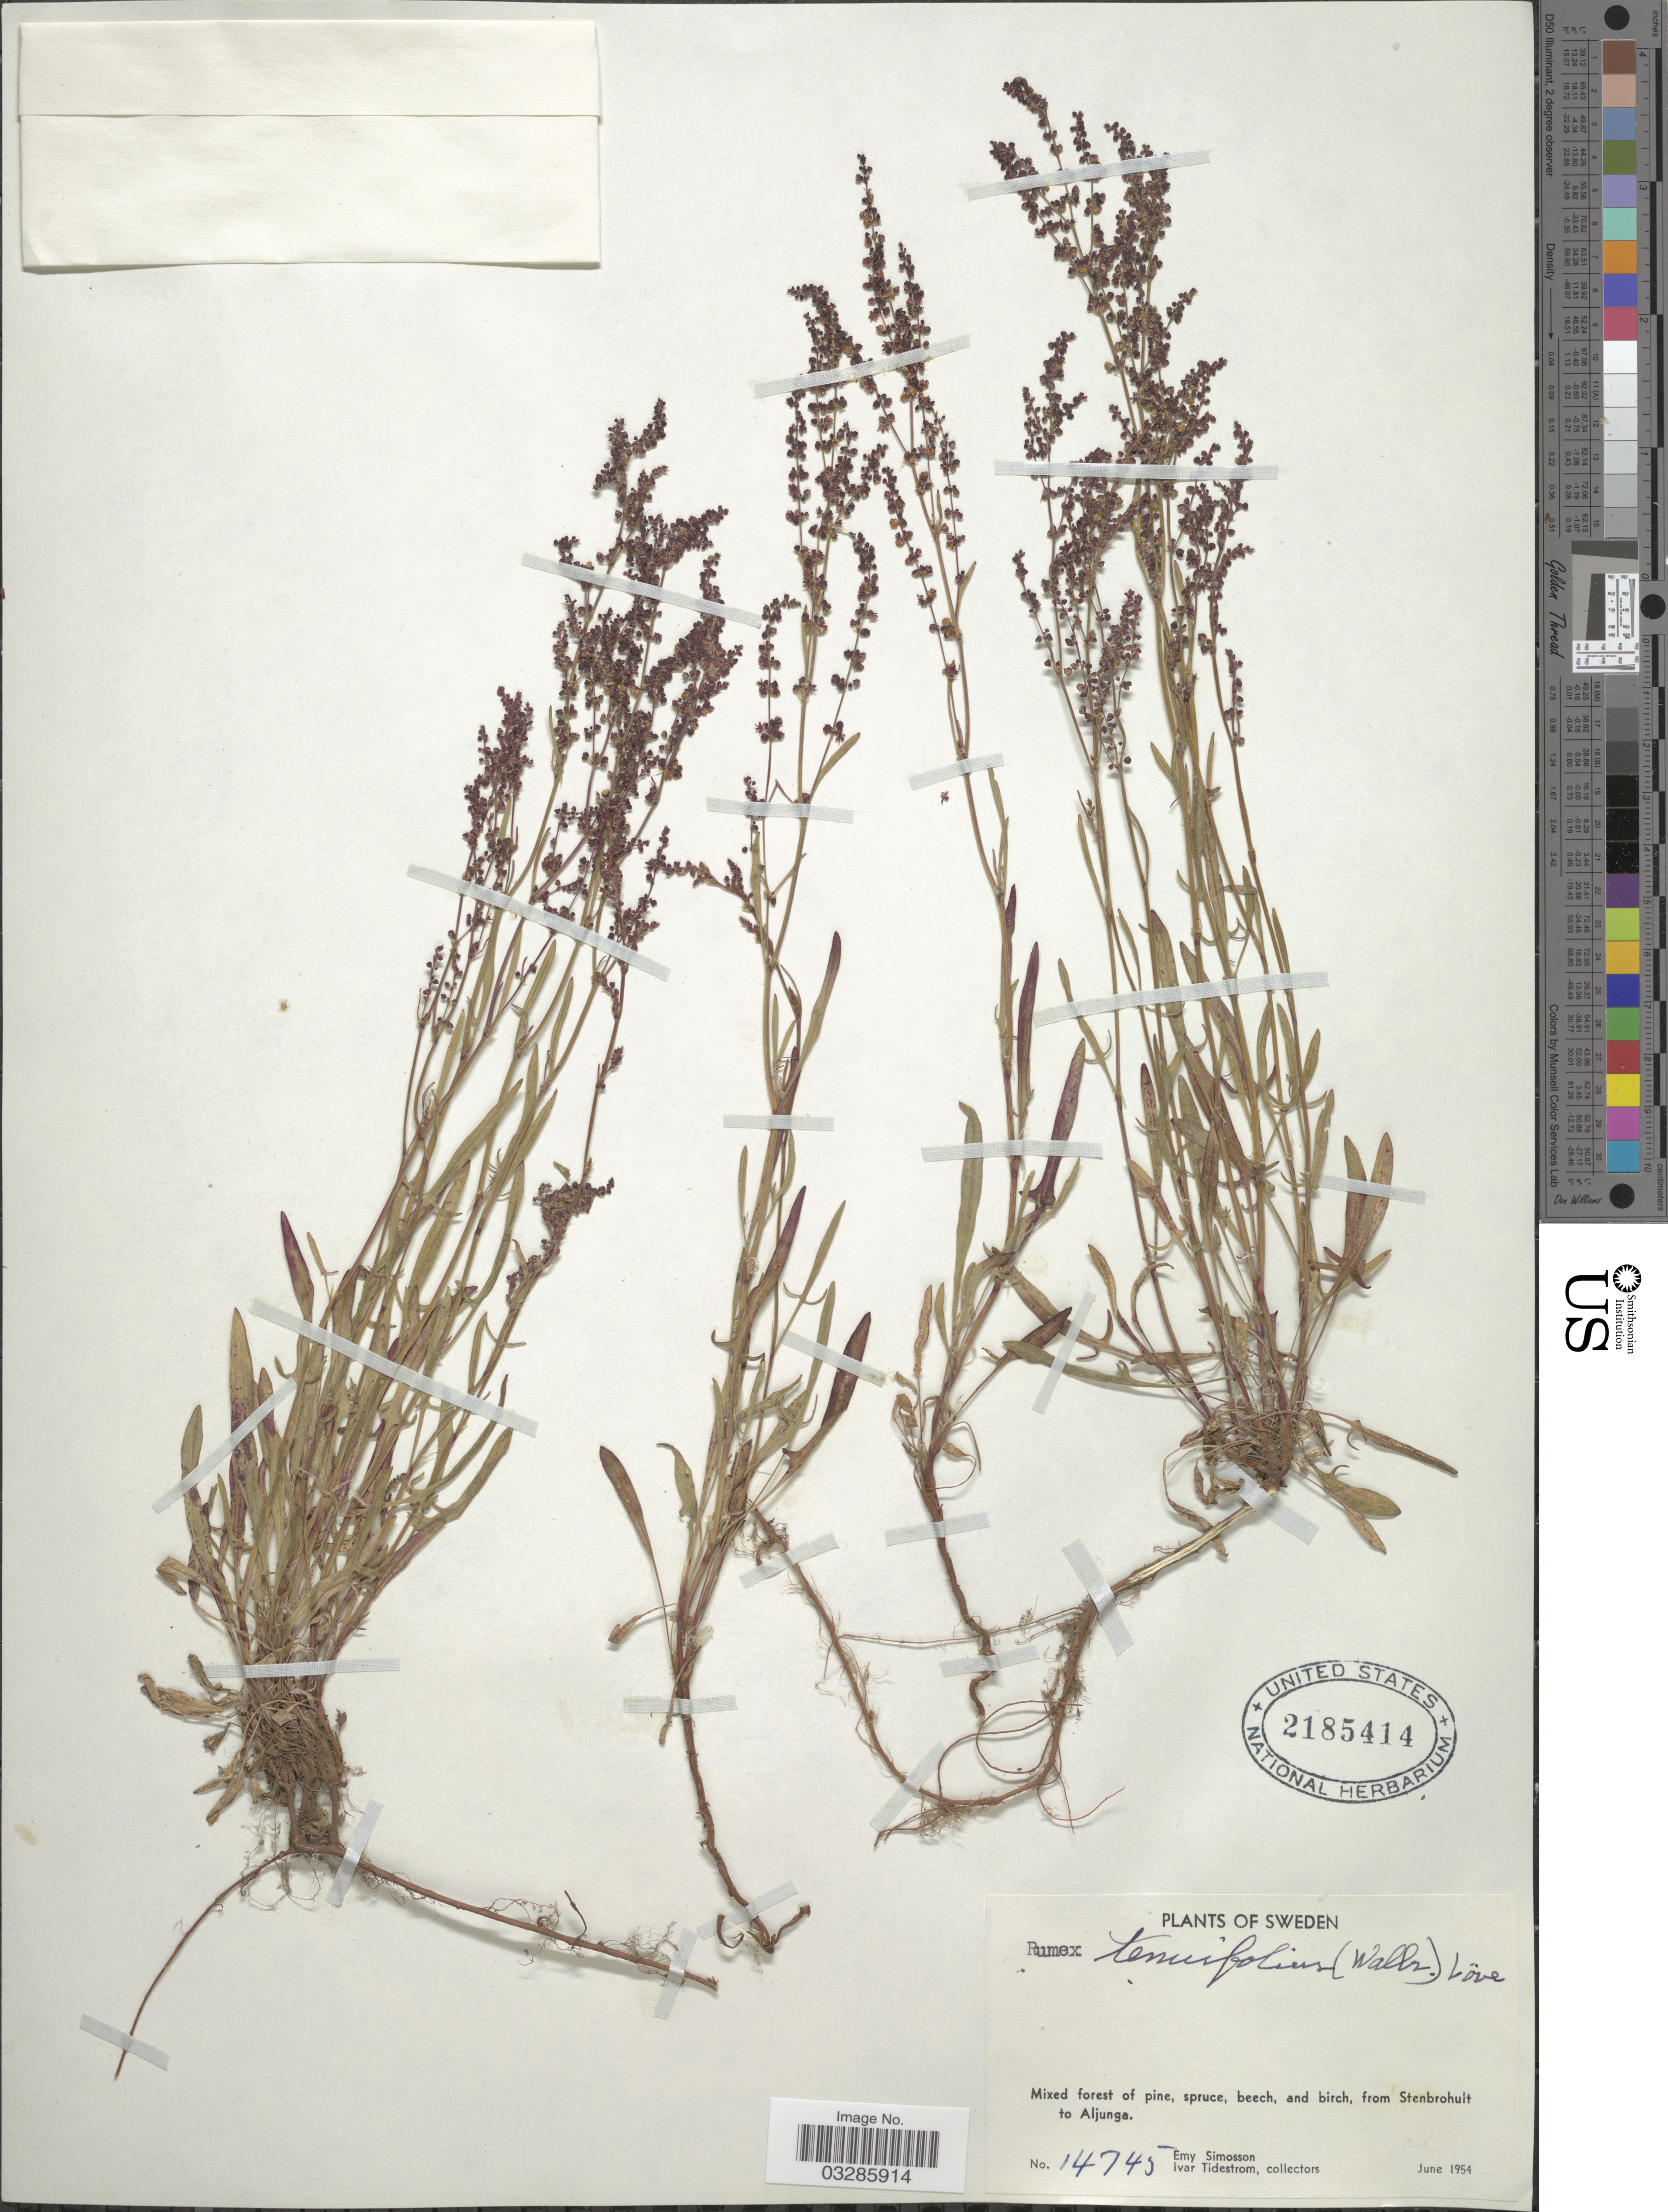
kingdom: Plantae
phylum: Tracheophyta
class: Magnoliopsida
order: Caryophyllales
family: Polygonaceae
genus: Rumex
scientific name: Rumex tenuifolius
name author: (Wallr.) Á. Löve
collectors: E. Simosson & I. F. Tidestrom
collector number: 14745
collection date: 1954-06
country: Sweden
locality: Mixed forest of pine, spruce, beech, and birch, from Stenbrohult to Aljunga.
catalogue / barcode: US 2185414